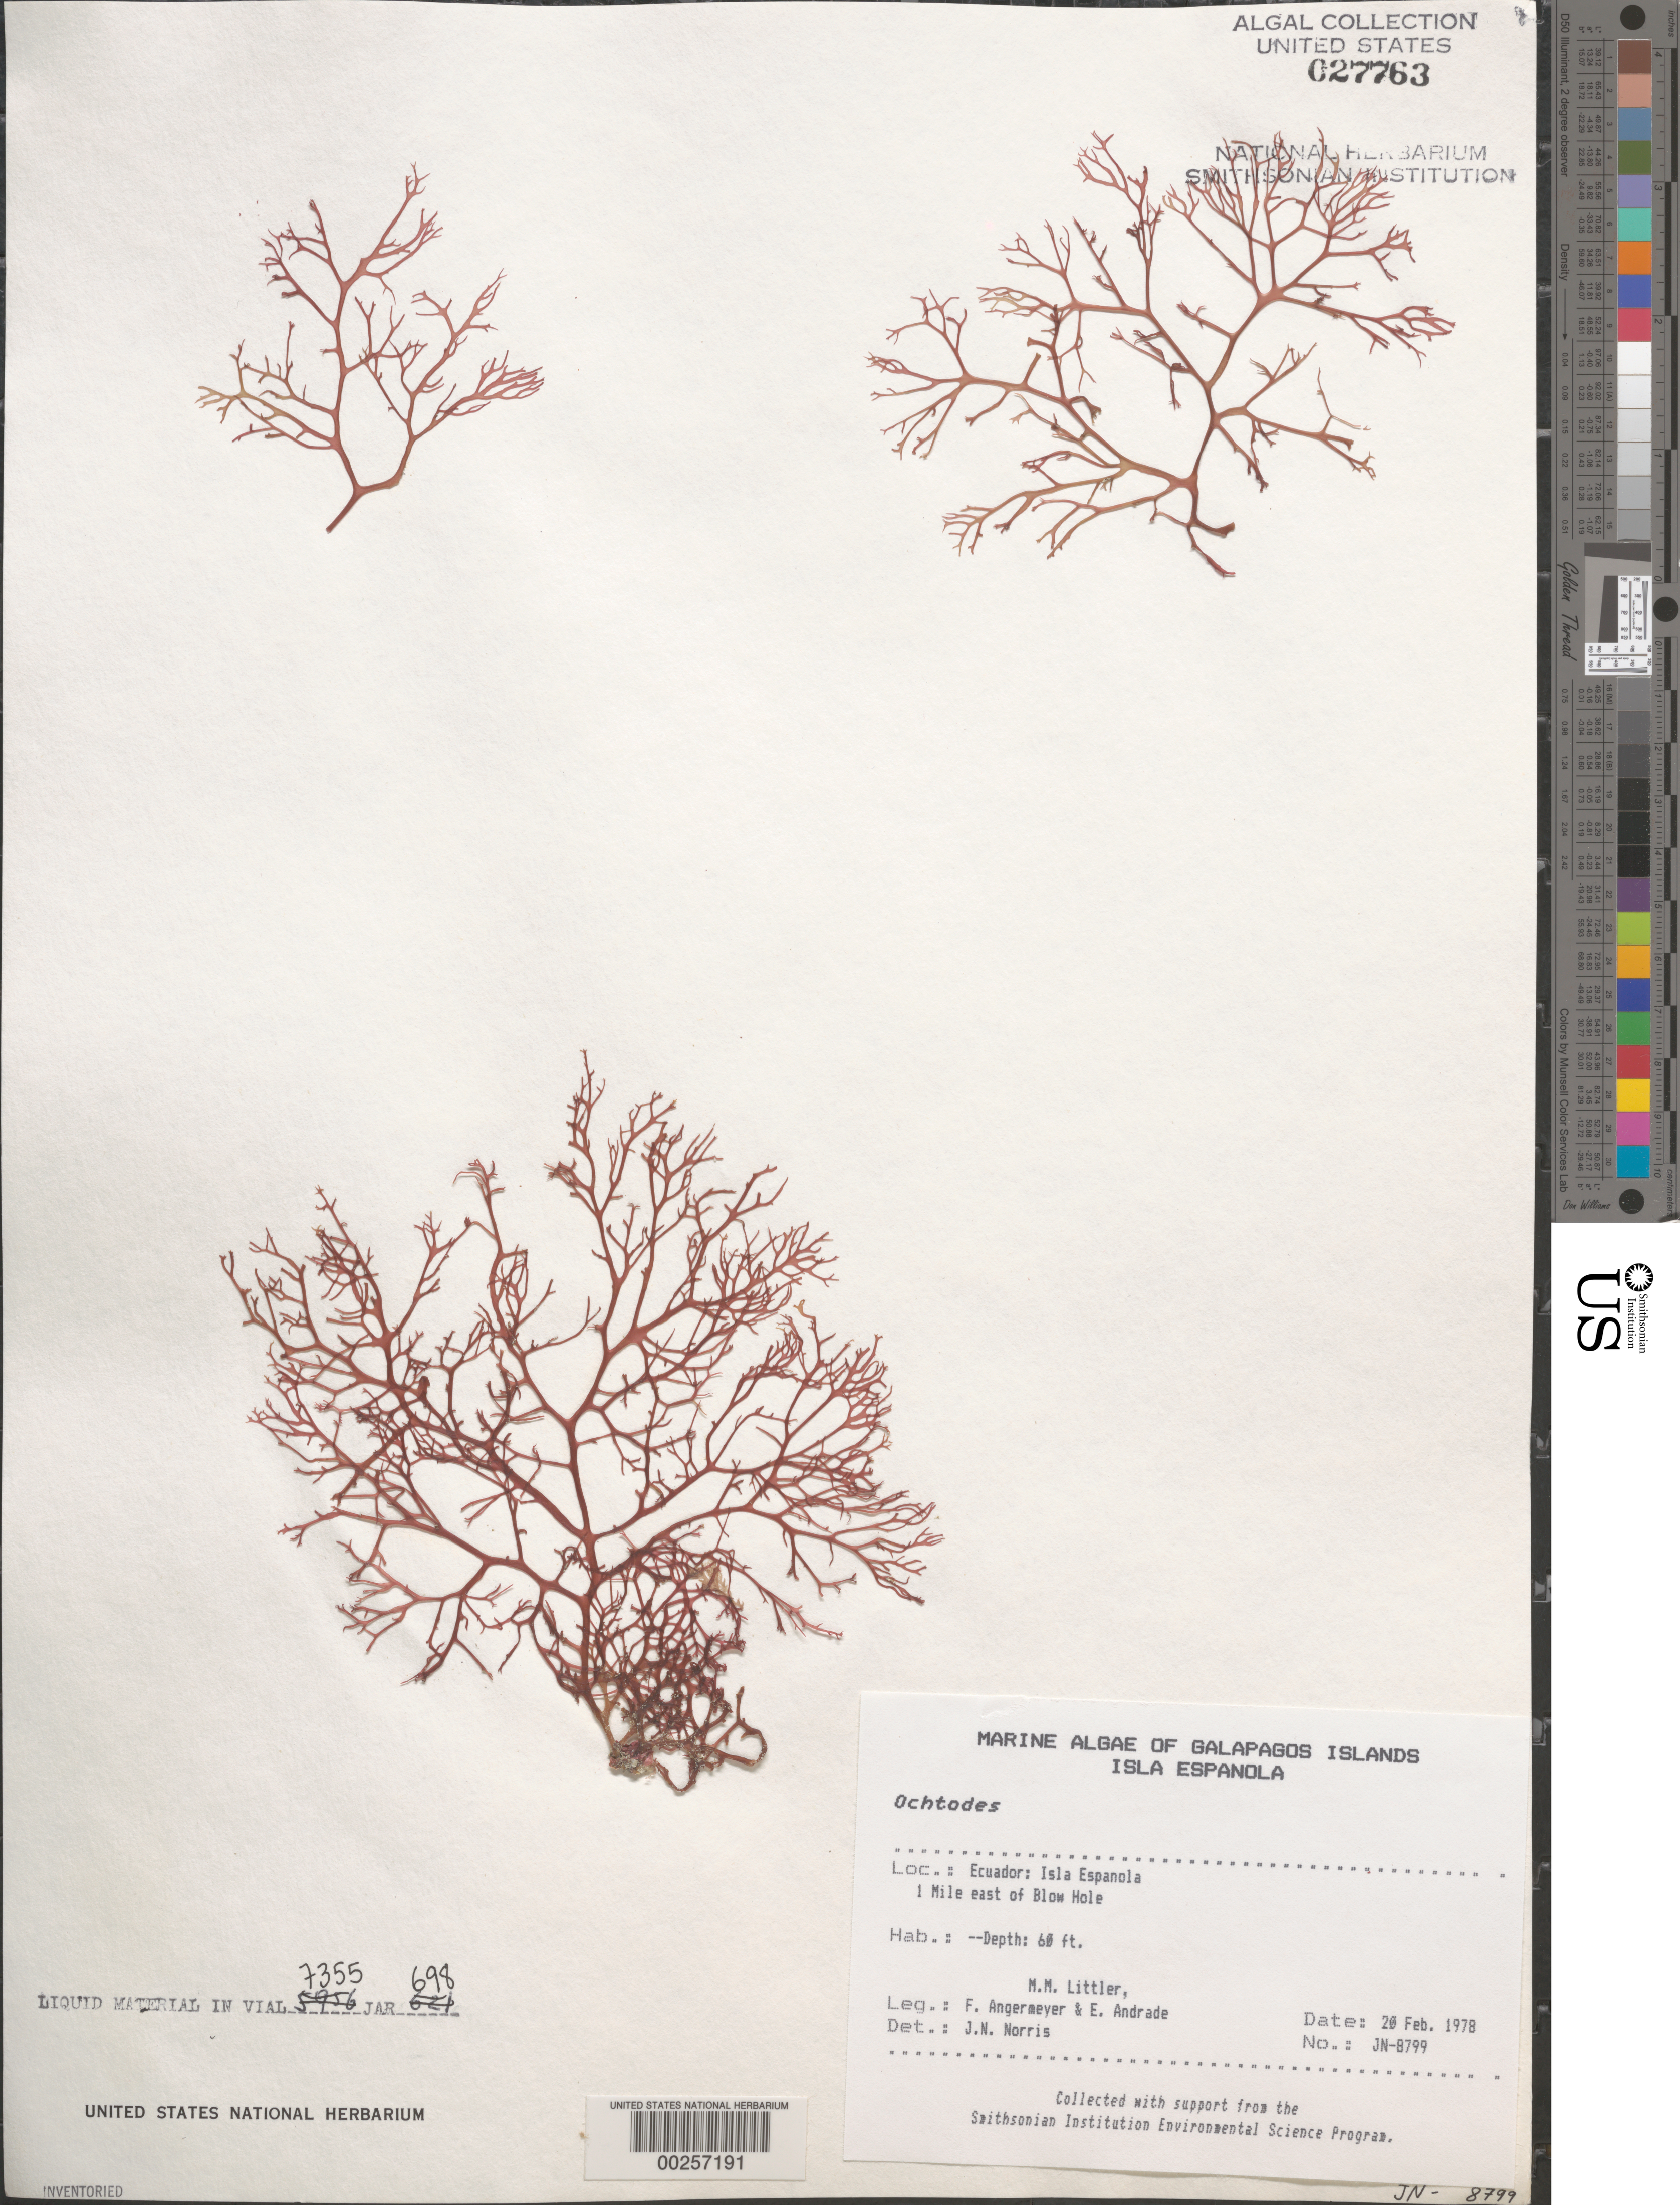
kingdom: Plantae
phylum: Rhodophyta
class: Florideophyceae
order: Gigartinales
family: Rhizophyllidaceae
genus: Ochtodes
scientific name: Ochtodes sp.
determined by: Norris, James N.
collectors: M. M. Littler, F. Angermeyer & E. Andrade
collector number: Jn-8799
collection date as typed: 20 Feb 1978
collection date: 1978-02-20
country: Ecuador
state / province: Colón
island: Española [Hood]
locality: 1 mile E of Blow Hole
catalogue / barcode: US 27763